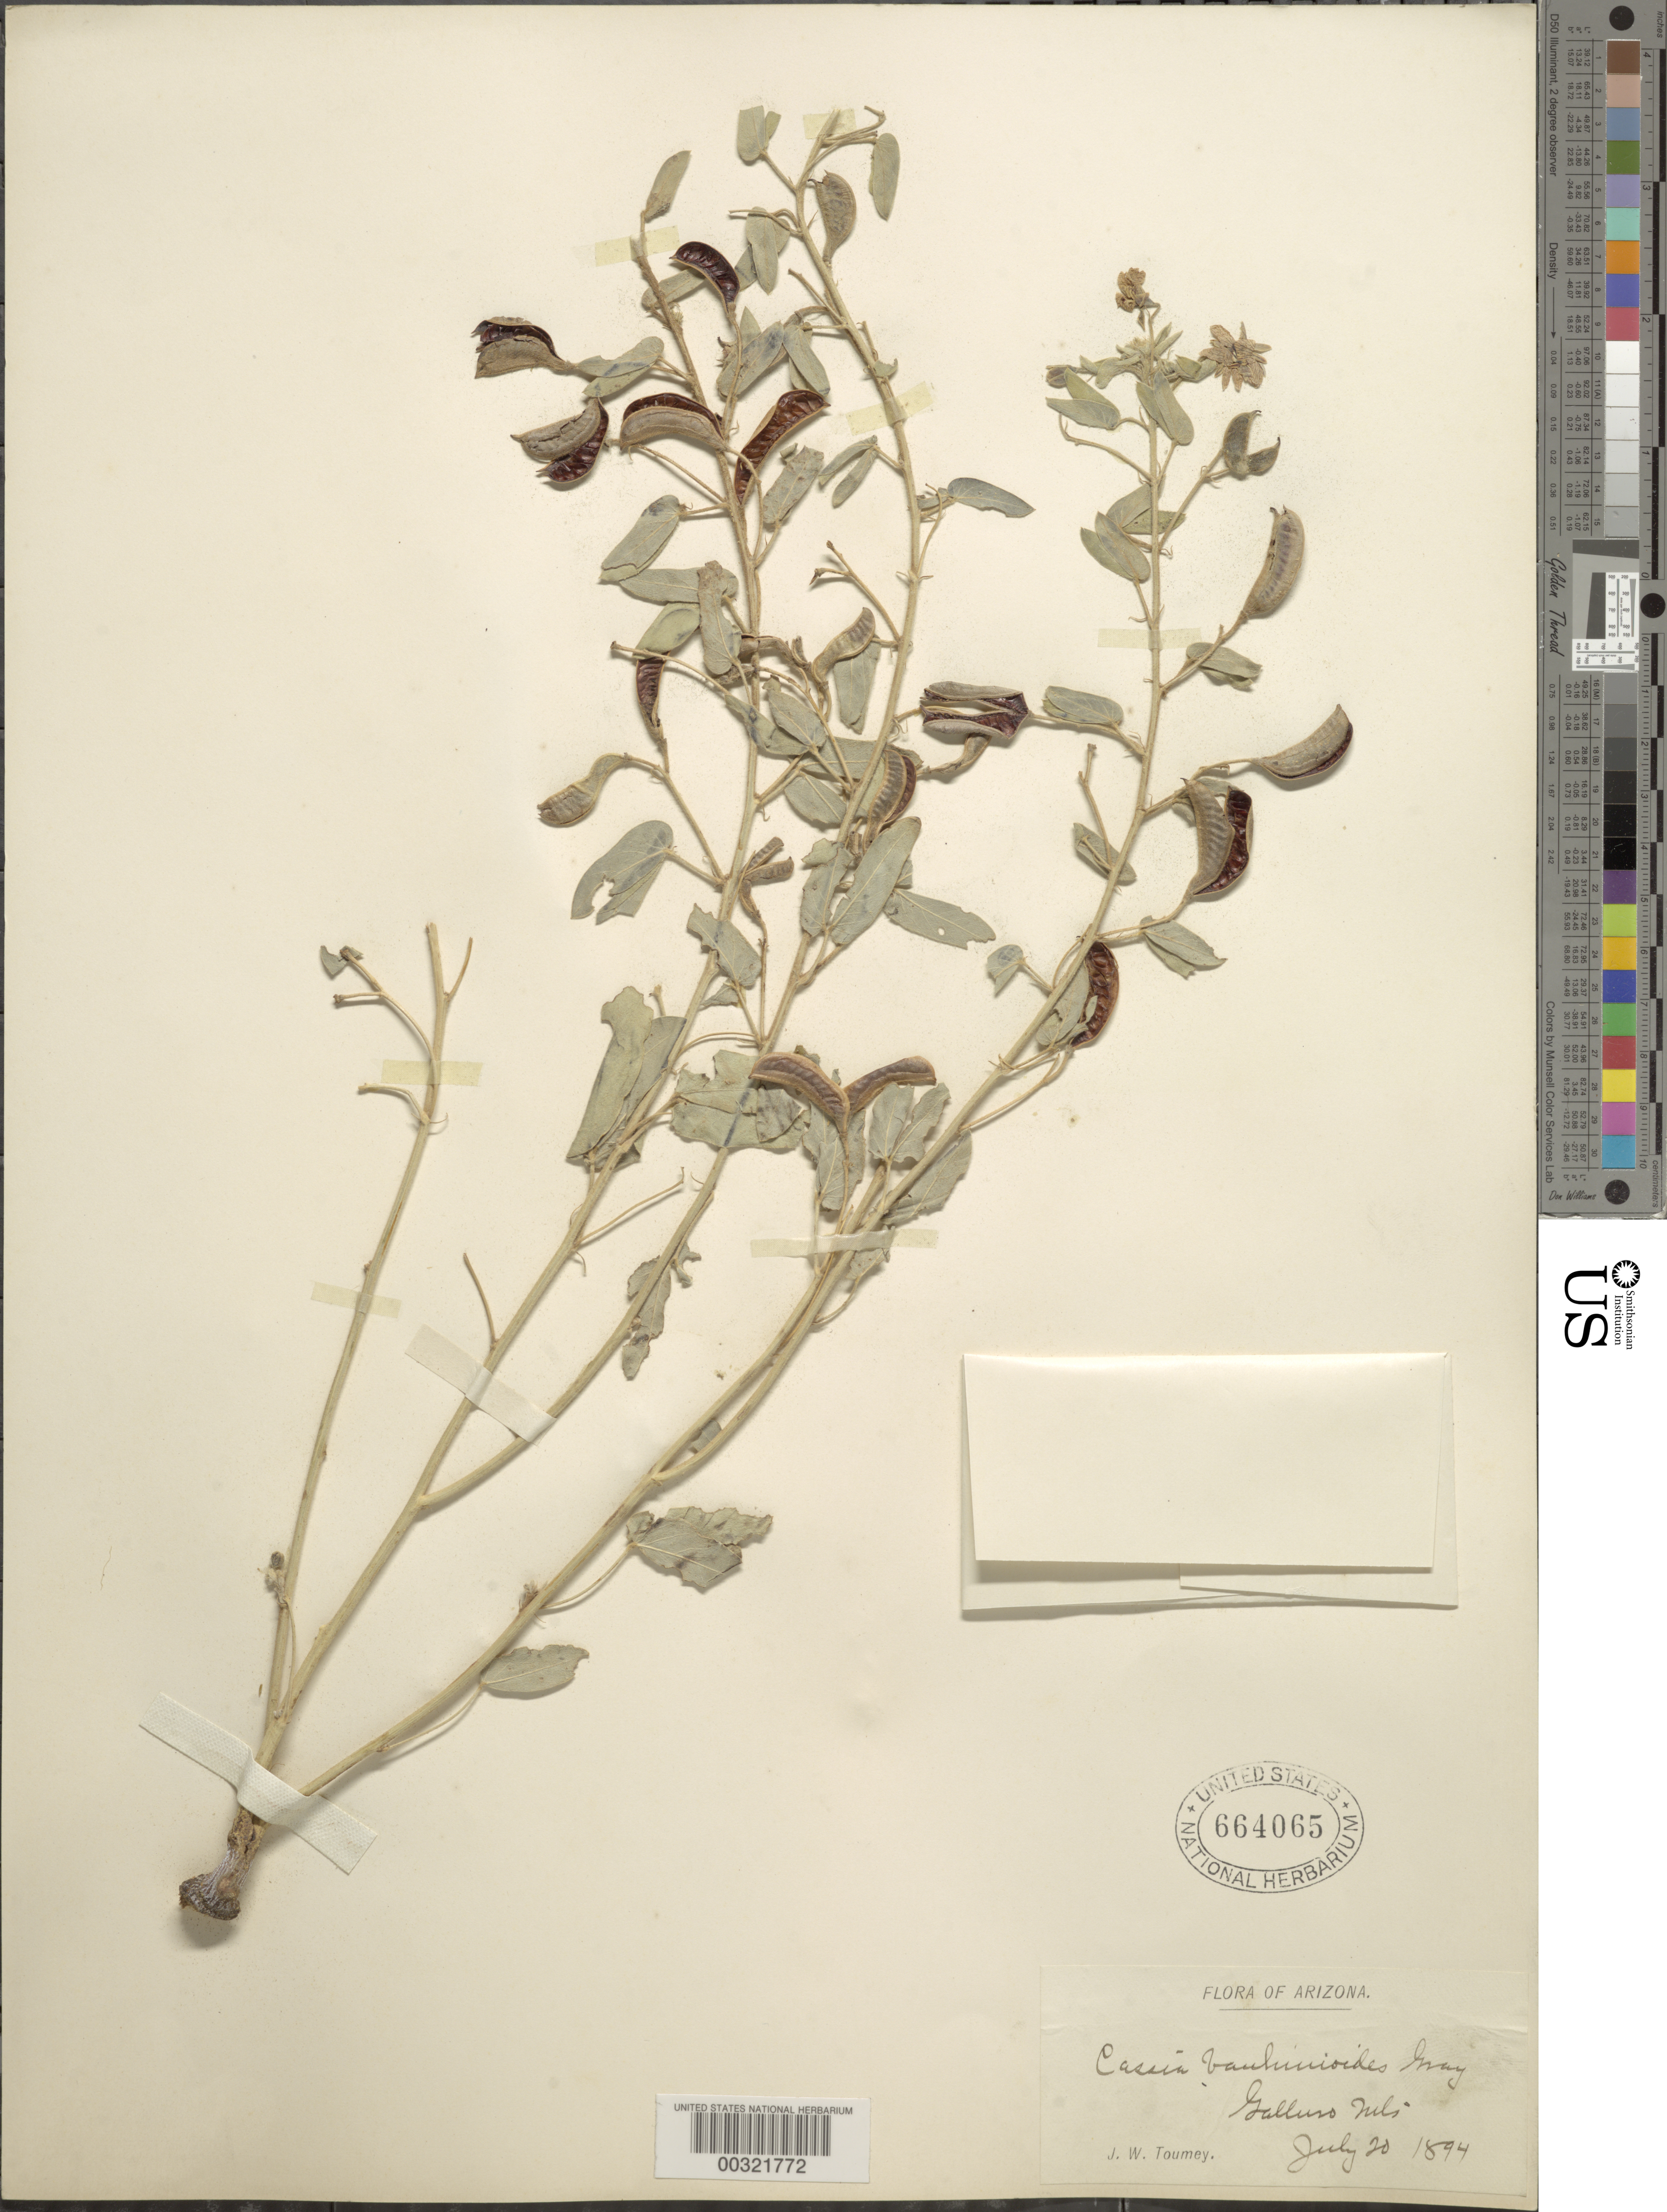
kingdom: Plantae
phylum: Tracheophyta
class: Magnoliopsida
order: Fabales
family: Fabaceae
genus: Senna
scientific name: Senna bauhinioides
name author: (A. Gray) H.S. Irwin & Barneby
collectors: J. W. Toumey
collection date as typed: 20 Jul 1894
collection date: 1894-07-20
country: United States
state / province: Arizona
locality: Galluso mts.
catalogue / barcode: US 664065